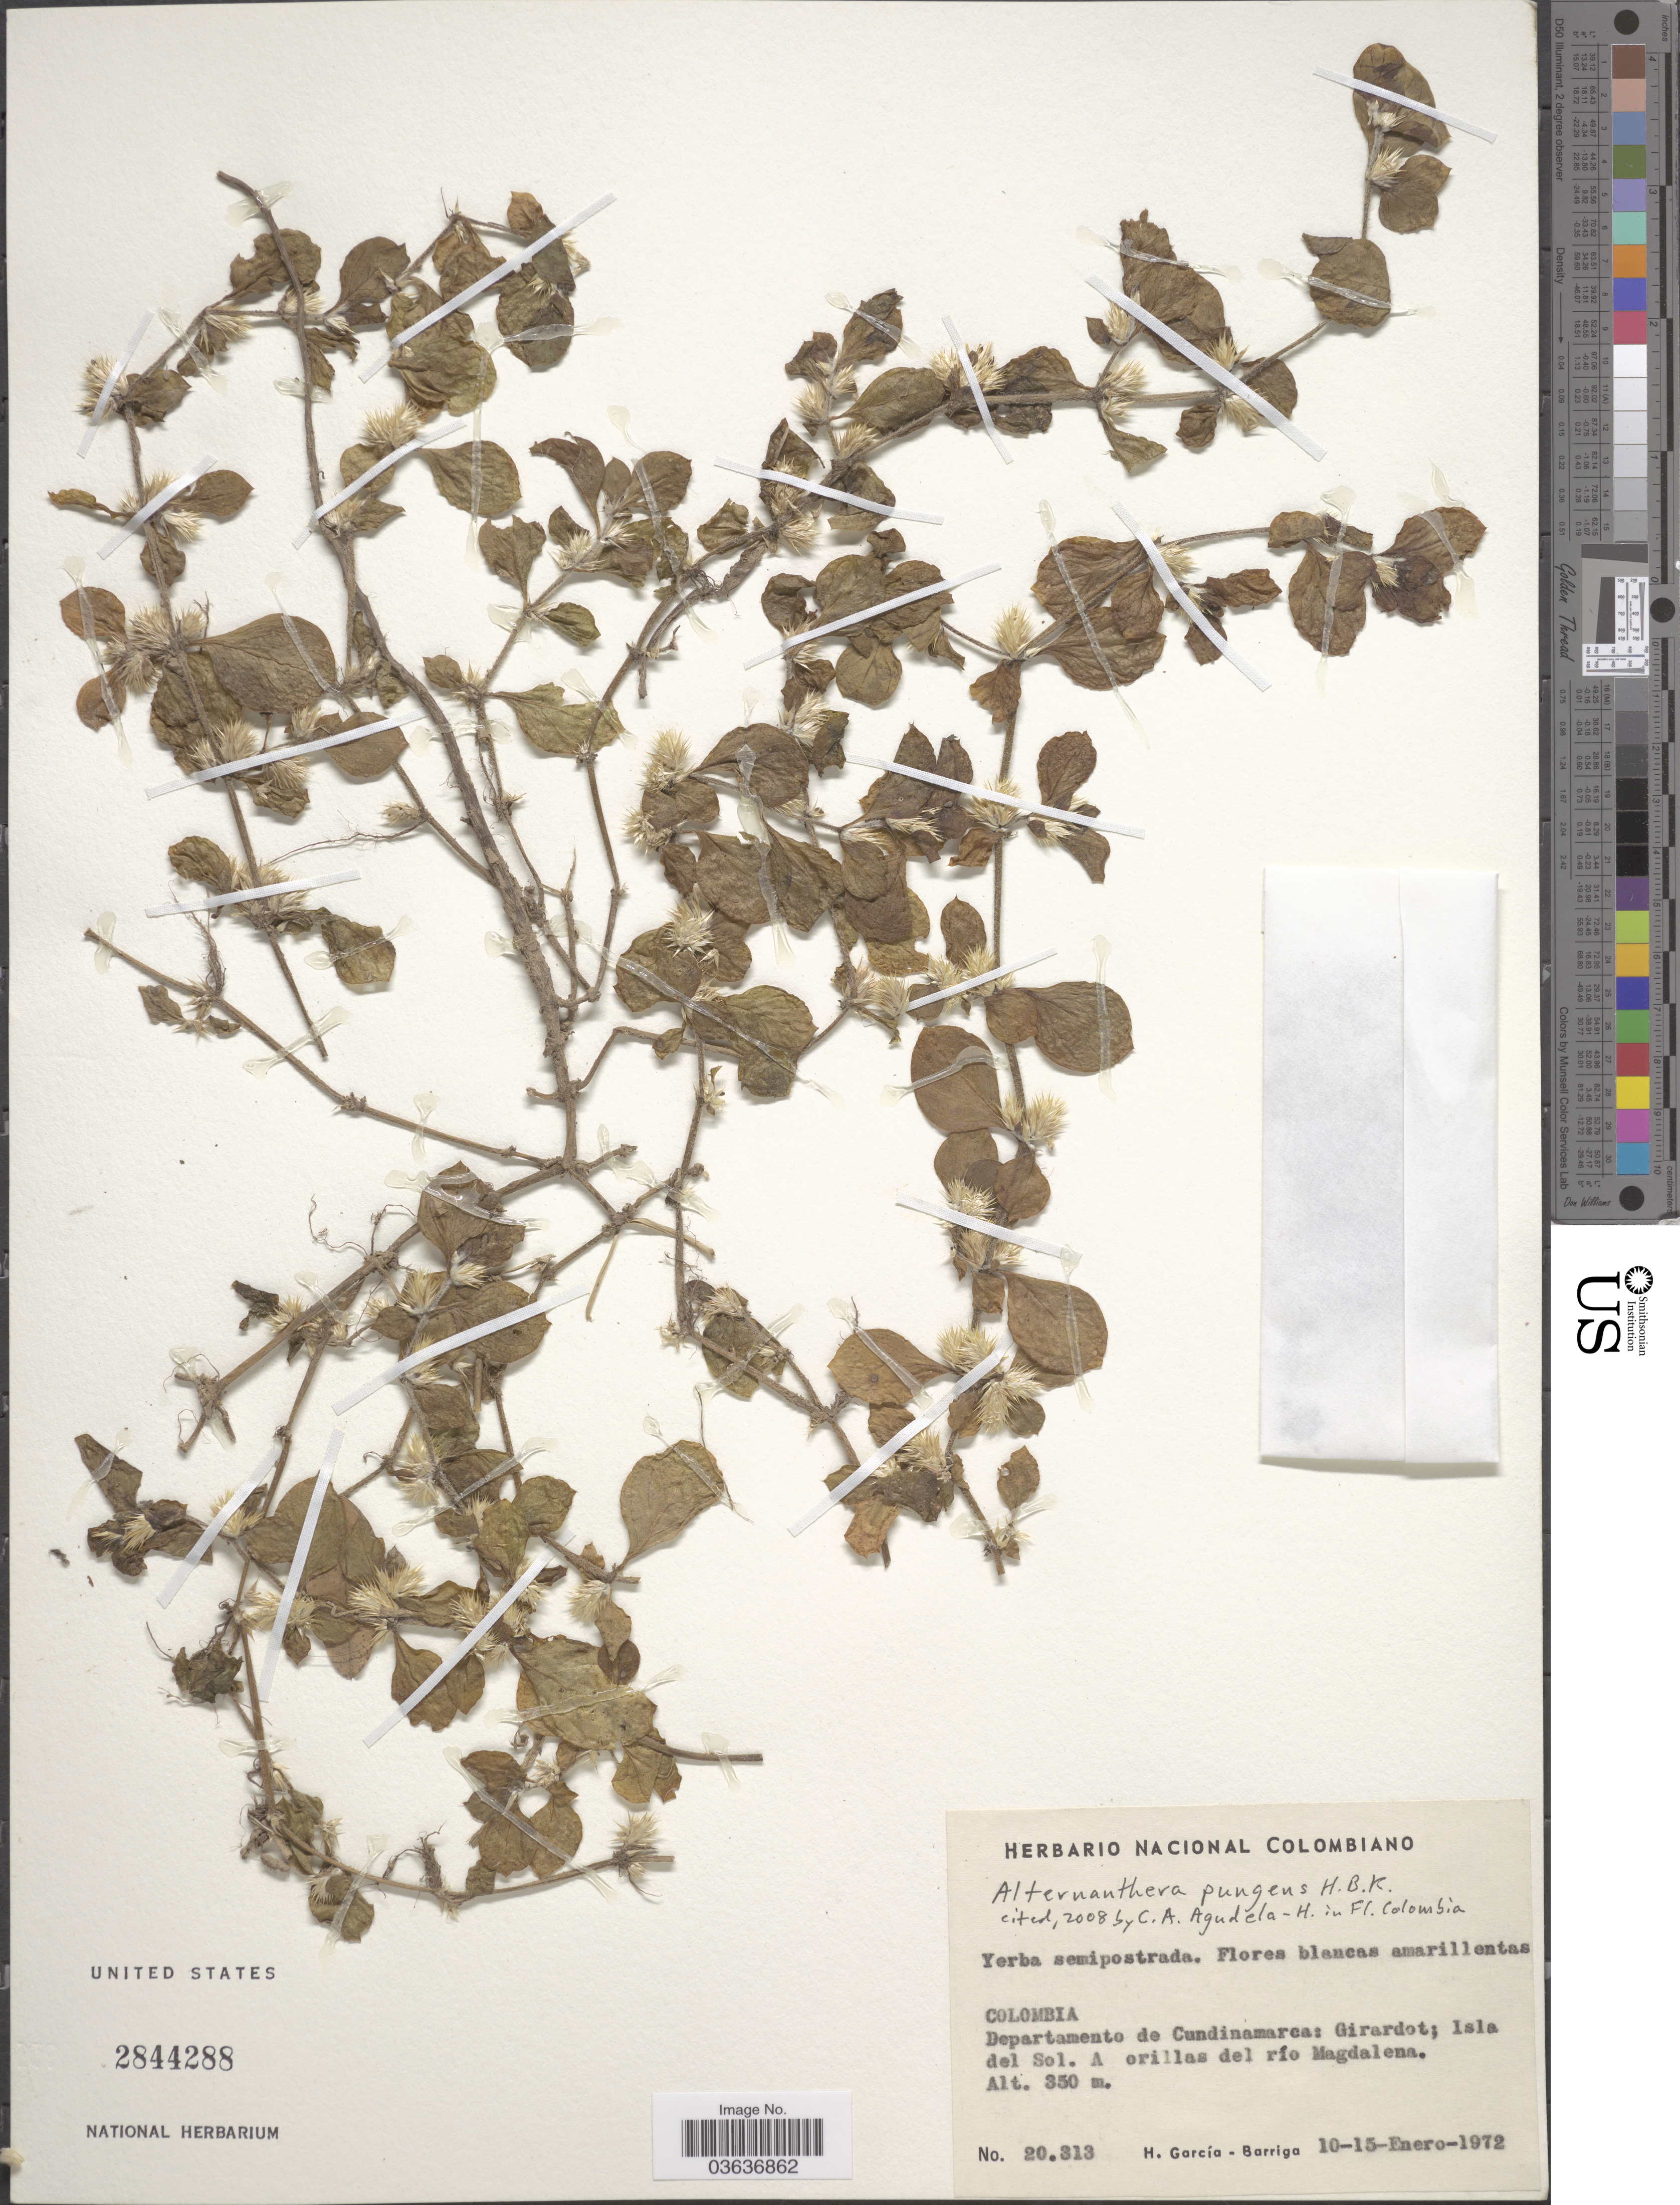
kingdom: Plantae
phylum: Tracheophyta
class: Magnoliopsida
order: Caryophyllales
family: Amaranthaceae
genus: Alternanthera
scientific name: Alternanthera pungens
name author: Kunth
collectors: H. García Barriga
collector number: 20313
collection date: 1972-01-10/1972-01-15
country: Colombia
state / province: Cundinamarca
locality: Departamento de Cundinamarca: Girardot; Isla del Sol. A orillas del río Magdalena.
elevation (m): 350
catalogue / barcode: US 2844288